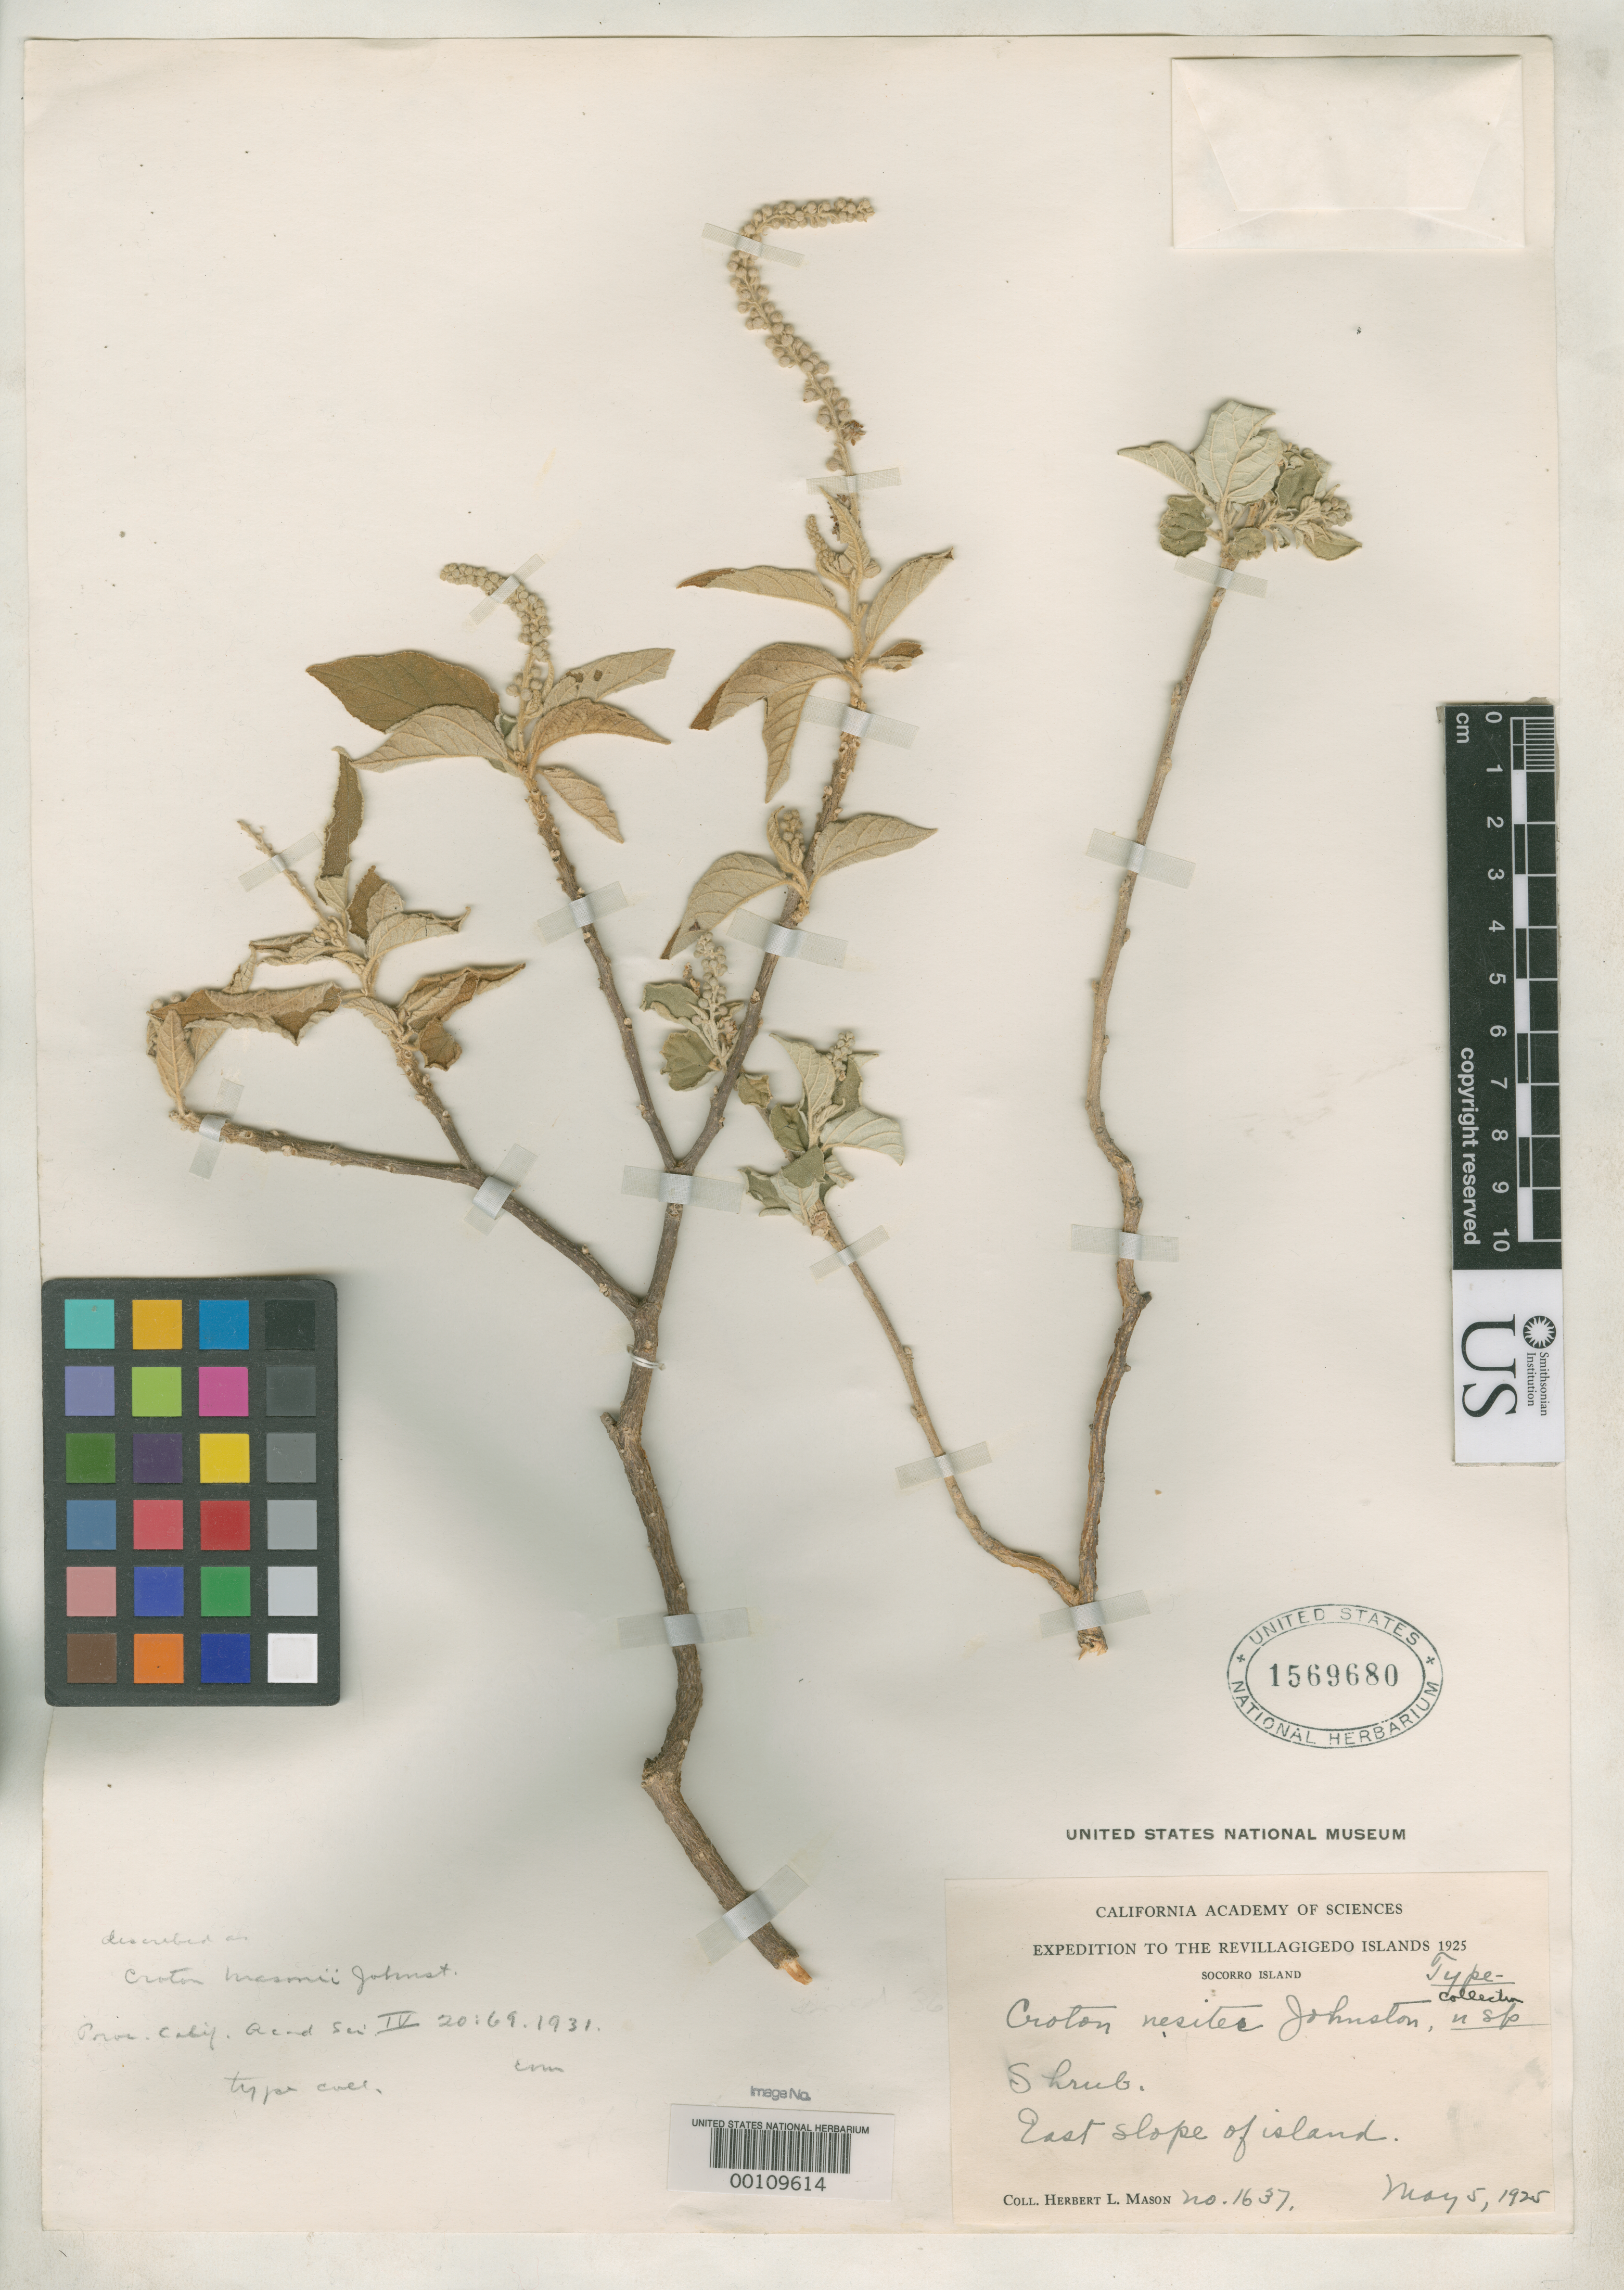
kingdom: Plantae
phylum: Tracheophyta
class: Magnoliopsida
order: Malpighiales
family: Euphorbiaceae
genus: Croton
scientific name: Croton masonii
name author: I.M. Johnst.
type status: Type Collection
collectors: H. L. Mason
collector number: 1637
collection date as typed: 05 May 1925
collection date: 1925-05-05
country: Mexico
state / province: Colima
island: Socorro Island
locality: E slope of island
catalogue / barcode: US 1569680